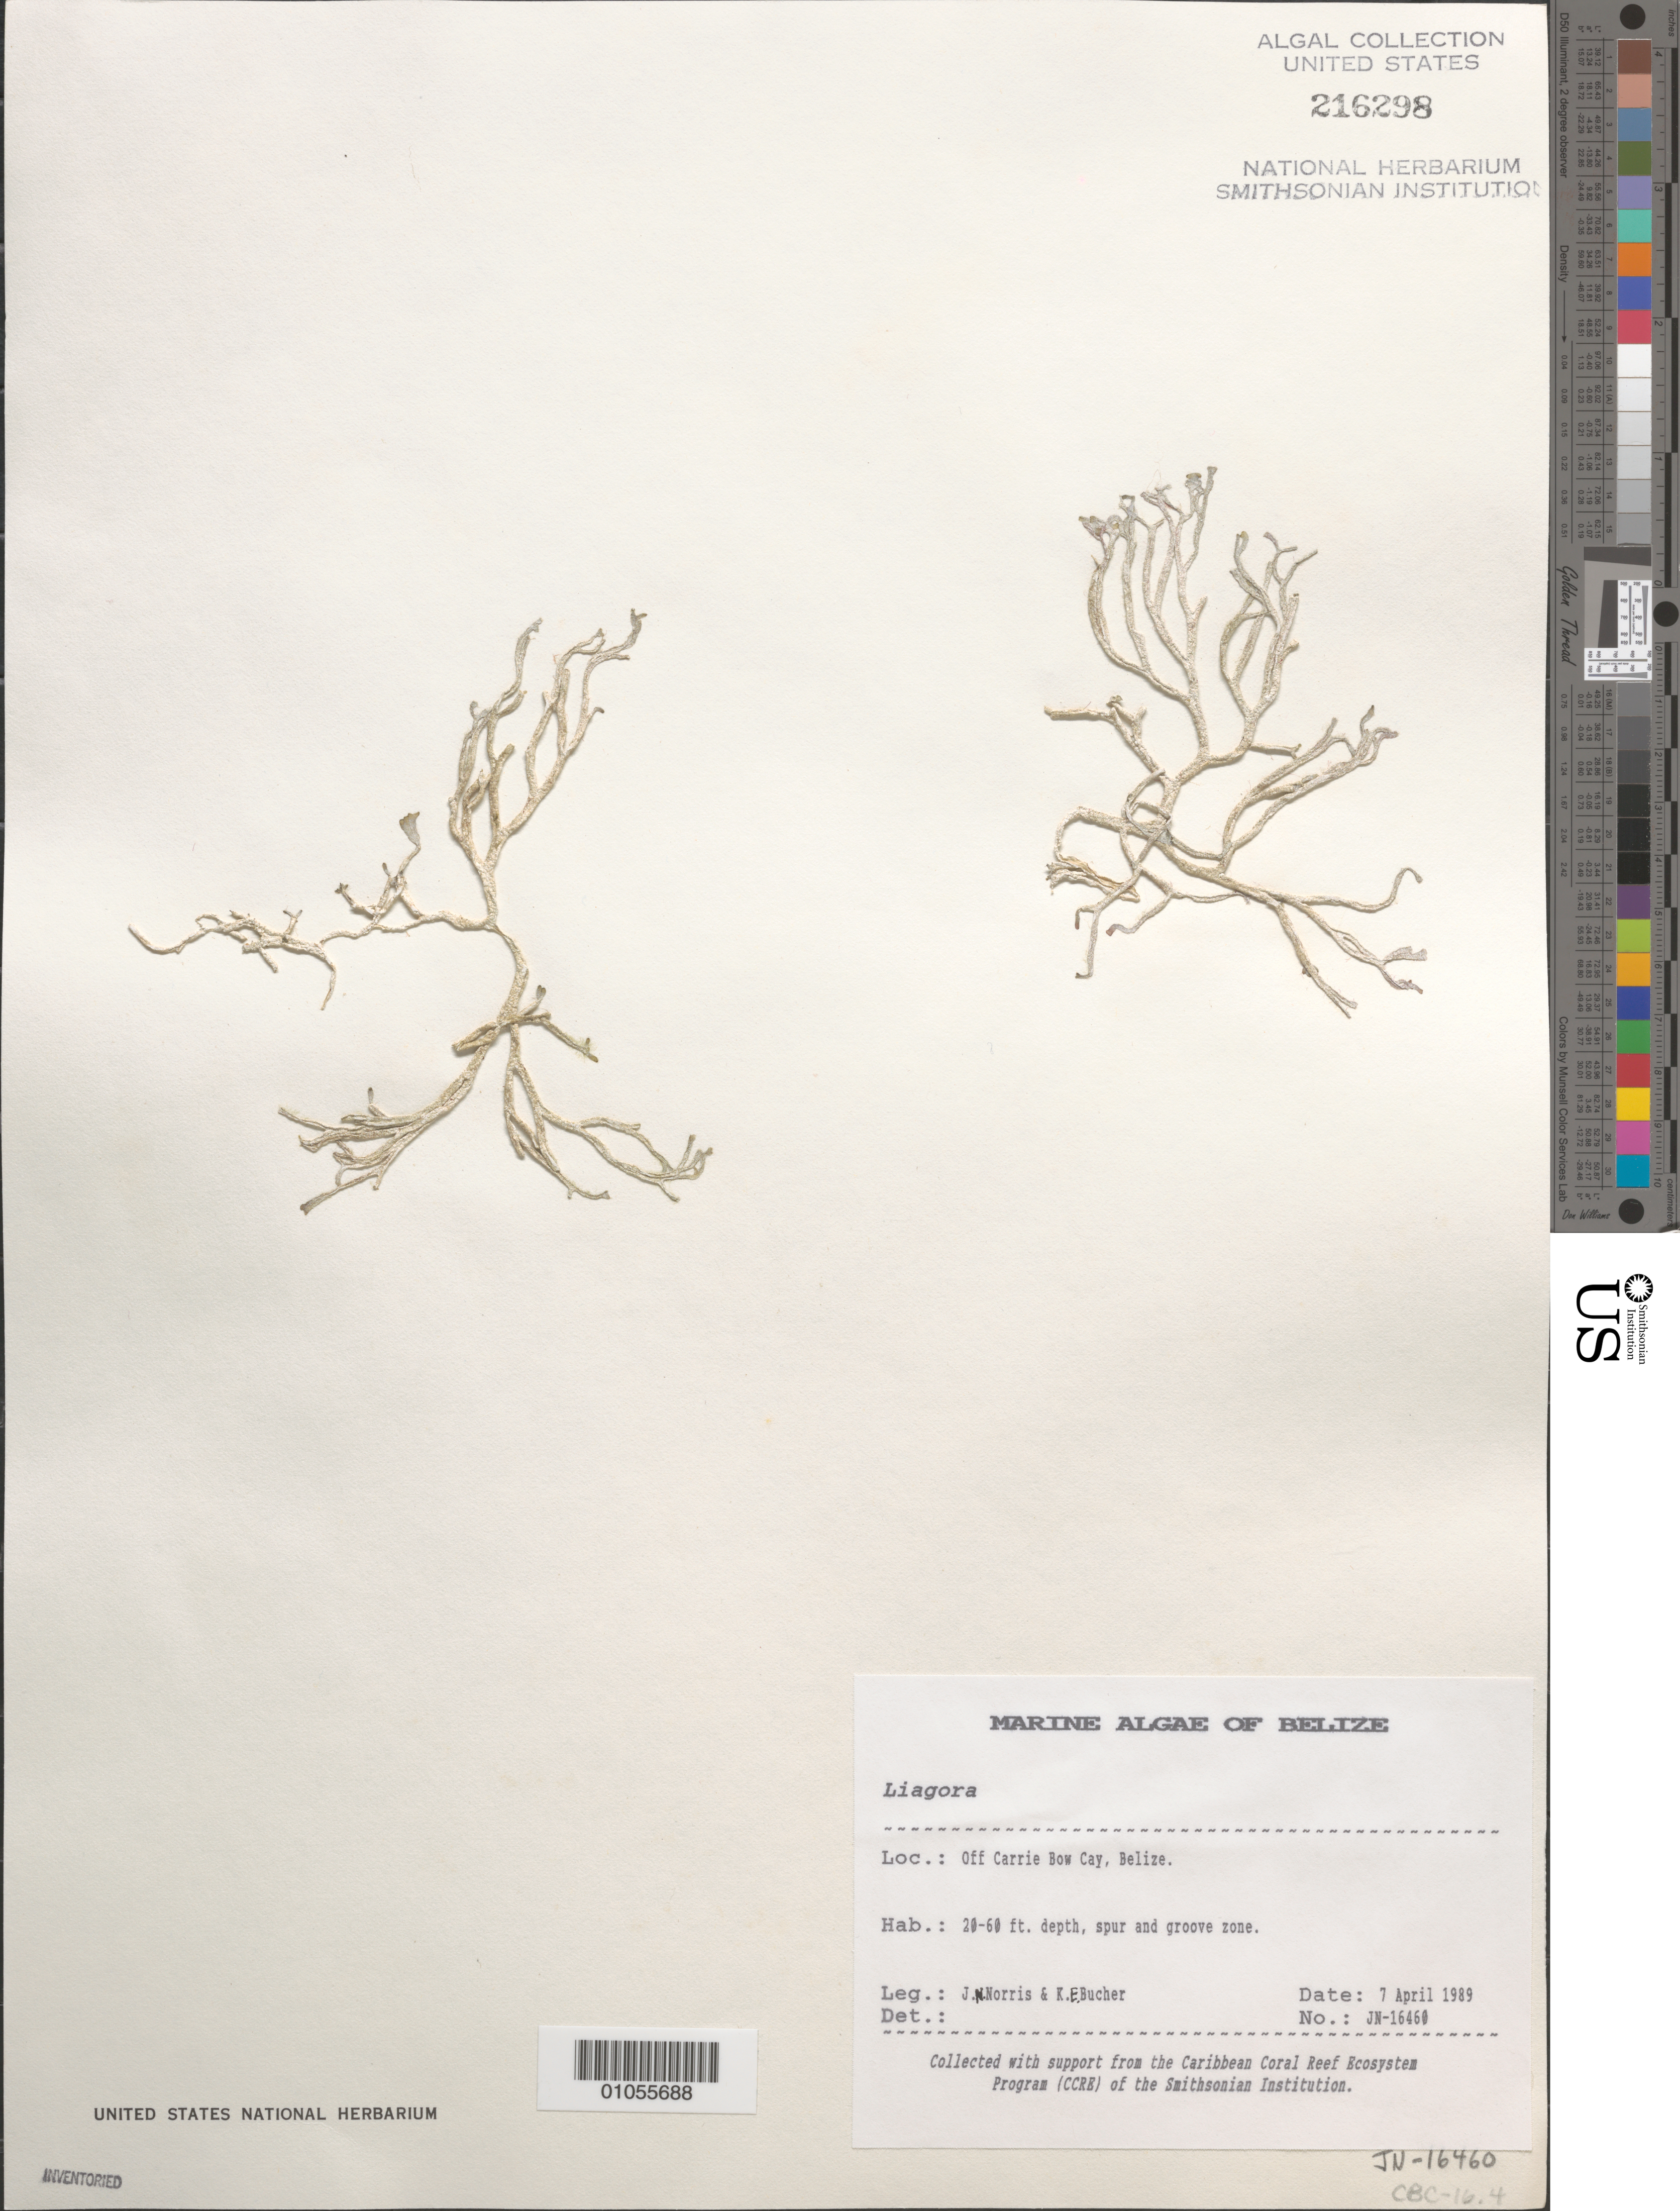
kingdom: Plantae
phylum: Rhodophyta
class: Florideophyceae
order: Nemaliales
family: Liagoraceae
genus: Liagora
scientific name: Liagora sp.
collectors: J. N. Norris & K. E. Bucher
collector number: JN-16460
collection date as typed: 07 Apr 1989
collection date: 1989-04-07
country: Belize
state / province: Stann Creek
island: Carrie Bow Cay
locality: Off Carrie Bow Cay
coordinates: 16 48'N, 88 05'W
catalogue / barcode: US 216298